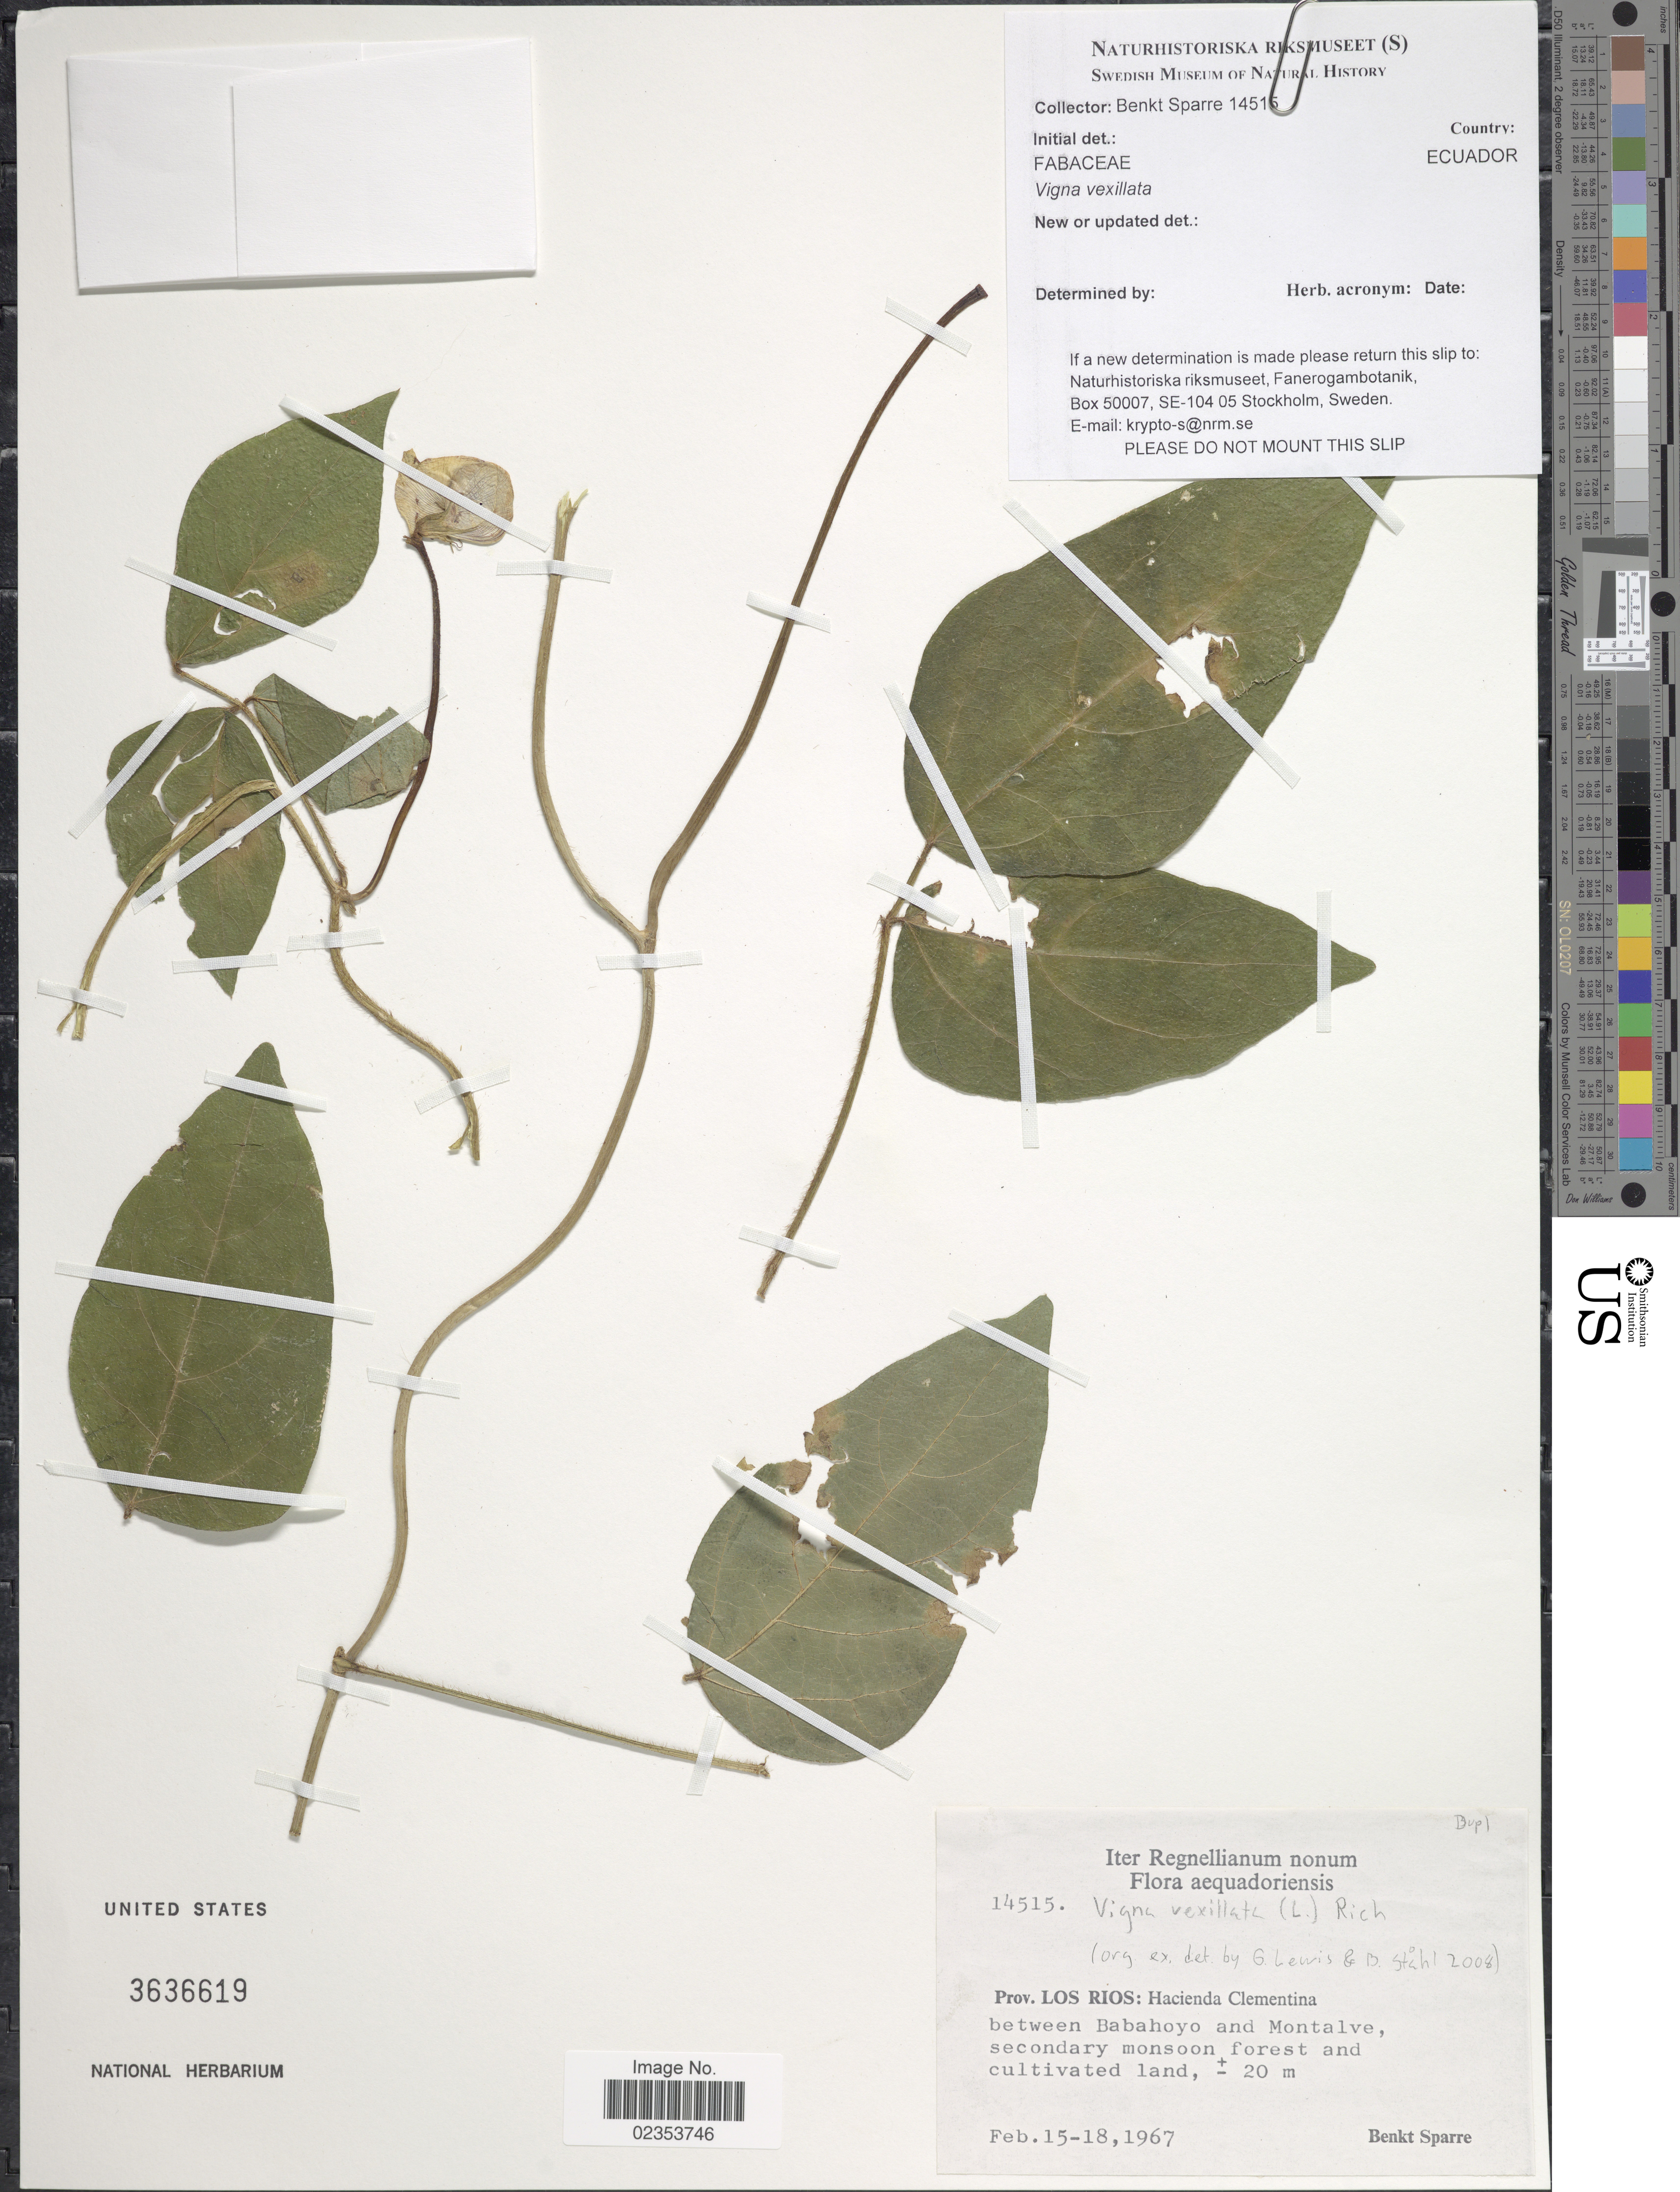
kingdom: Plantae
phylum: Tracheophyta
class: Magnoliopsida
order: Fabales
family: Fabaceae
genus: Vigna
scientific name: Vigna vexillata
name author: (L.) A. Rich.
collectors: B. Sparre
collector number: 14515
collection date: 1967-02-15/1967-02-18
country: Ecuador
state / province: Los Ríos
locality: Aequadoriensis. Hacienda Clementina between Babahoyo and Montalve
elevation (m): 20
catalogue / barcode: US 3636619